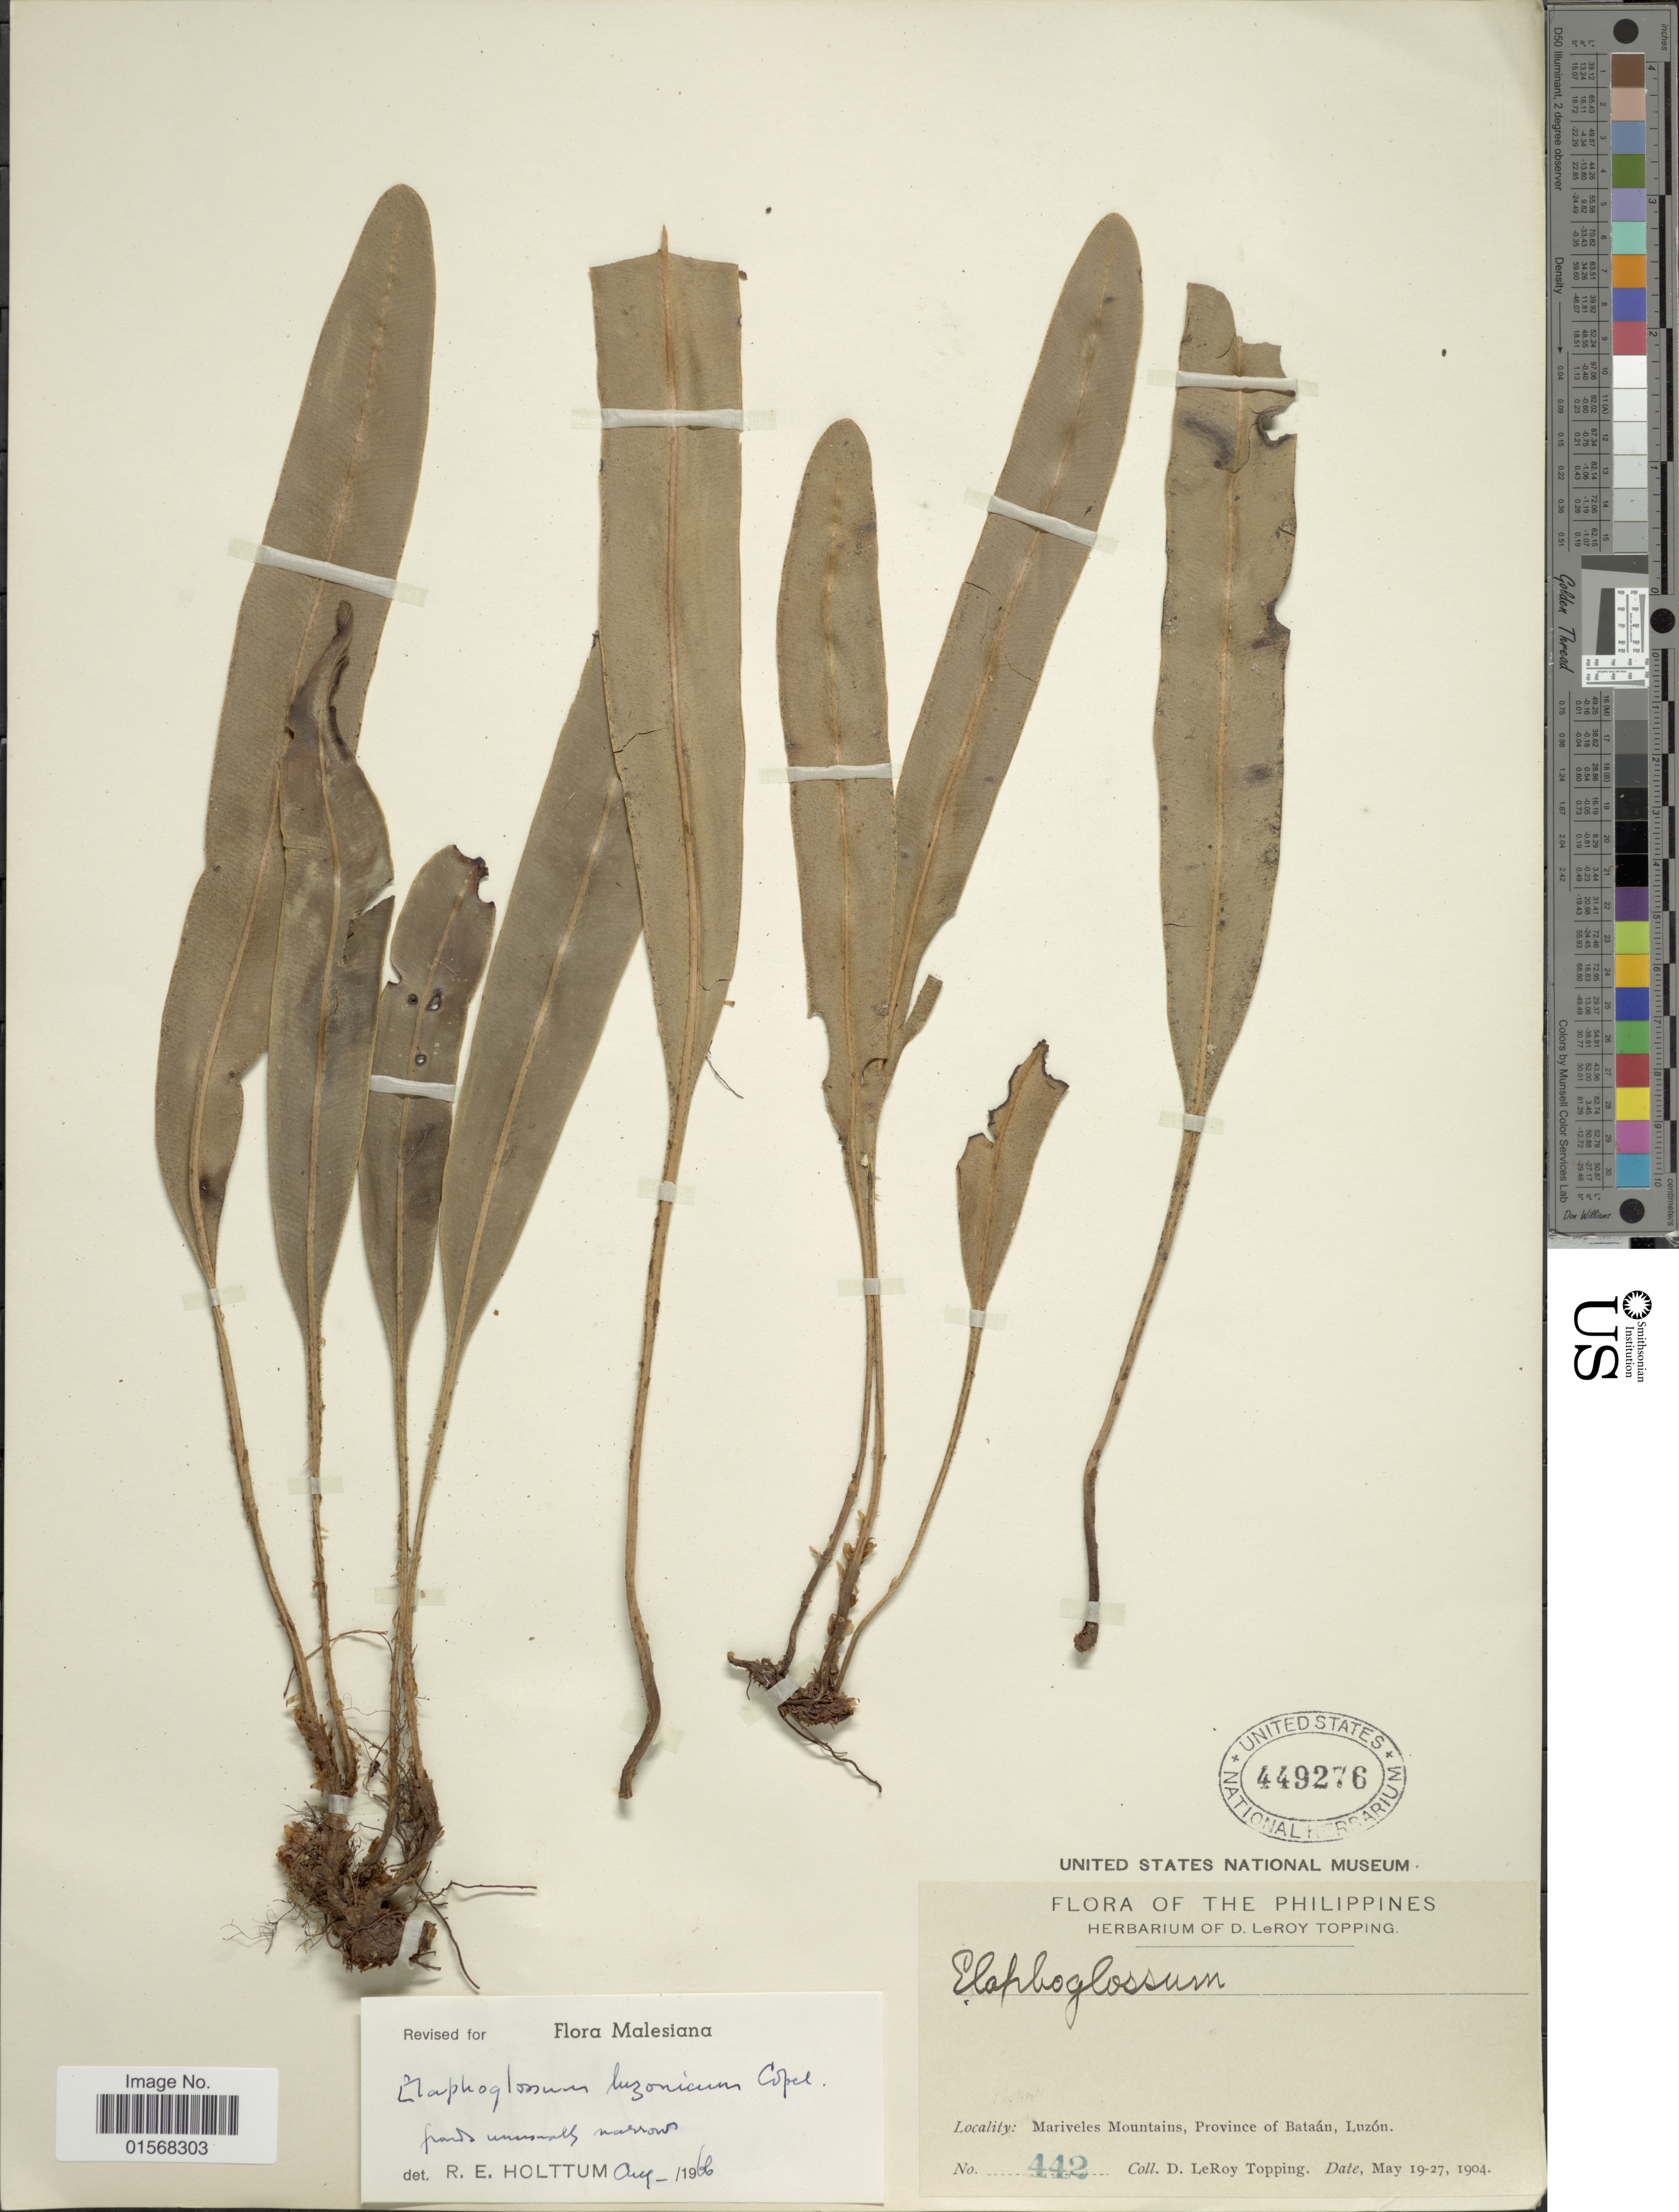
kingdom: Plantae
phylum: Tracheophyta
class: Polypodiopsida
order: Polypodiales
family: Dryopteridaceae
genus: Elaphoglossum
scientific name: Elaphoglossum luzonicum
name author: Copel. in Elmer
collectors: D. L. Topping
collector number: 442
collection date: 1904-05-19/1904-05-27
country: Philippines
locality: Mariveles Mountains, Province Bataan, Luzon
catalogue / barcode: US 449276